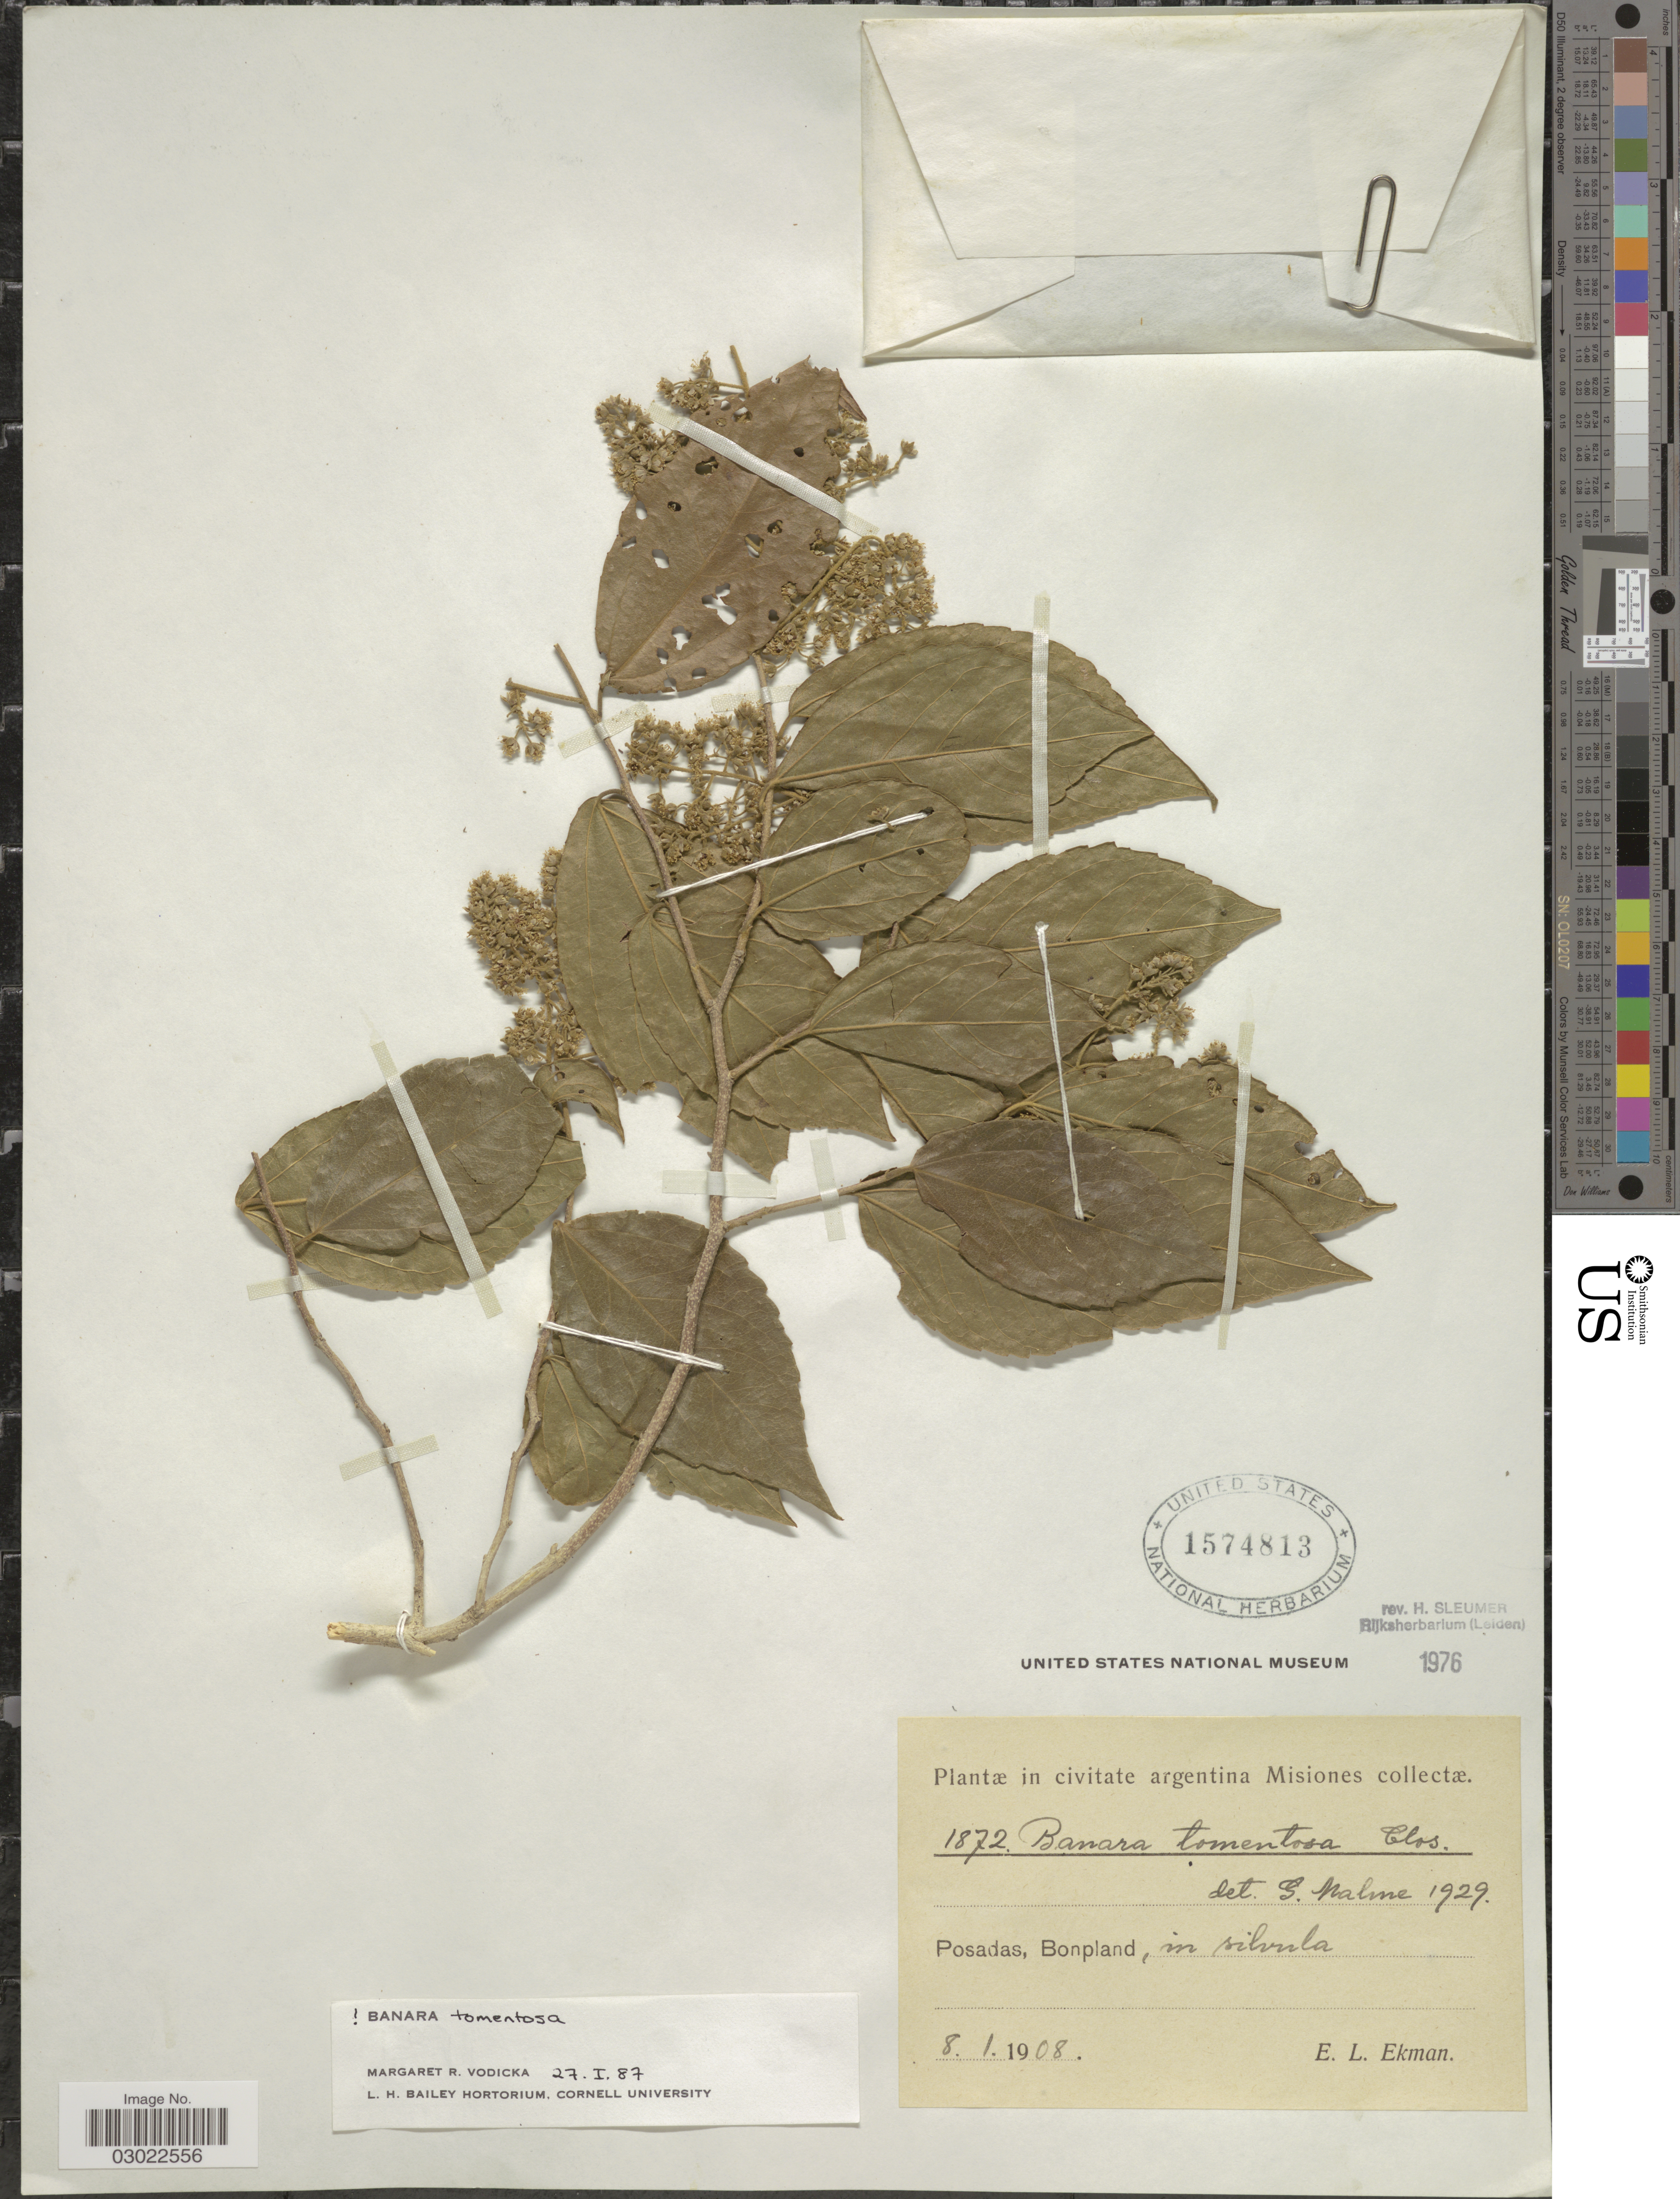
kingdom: Plantae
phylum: Tracheophyta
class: Magnoliopsida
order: Malpighiales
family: Salicaceae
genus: Banara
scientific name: Banara tomentosa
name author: Clos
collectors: E. L. Ekman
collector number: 1872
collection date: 1908-01-08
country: Argentina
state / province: Misiones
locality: Posadas, Bonpland, in silvula.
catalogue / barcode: US 1574813